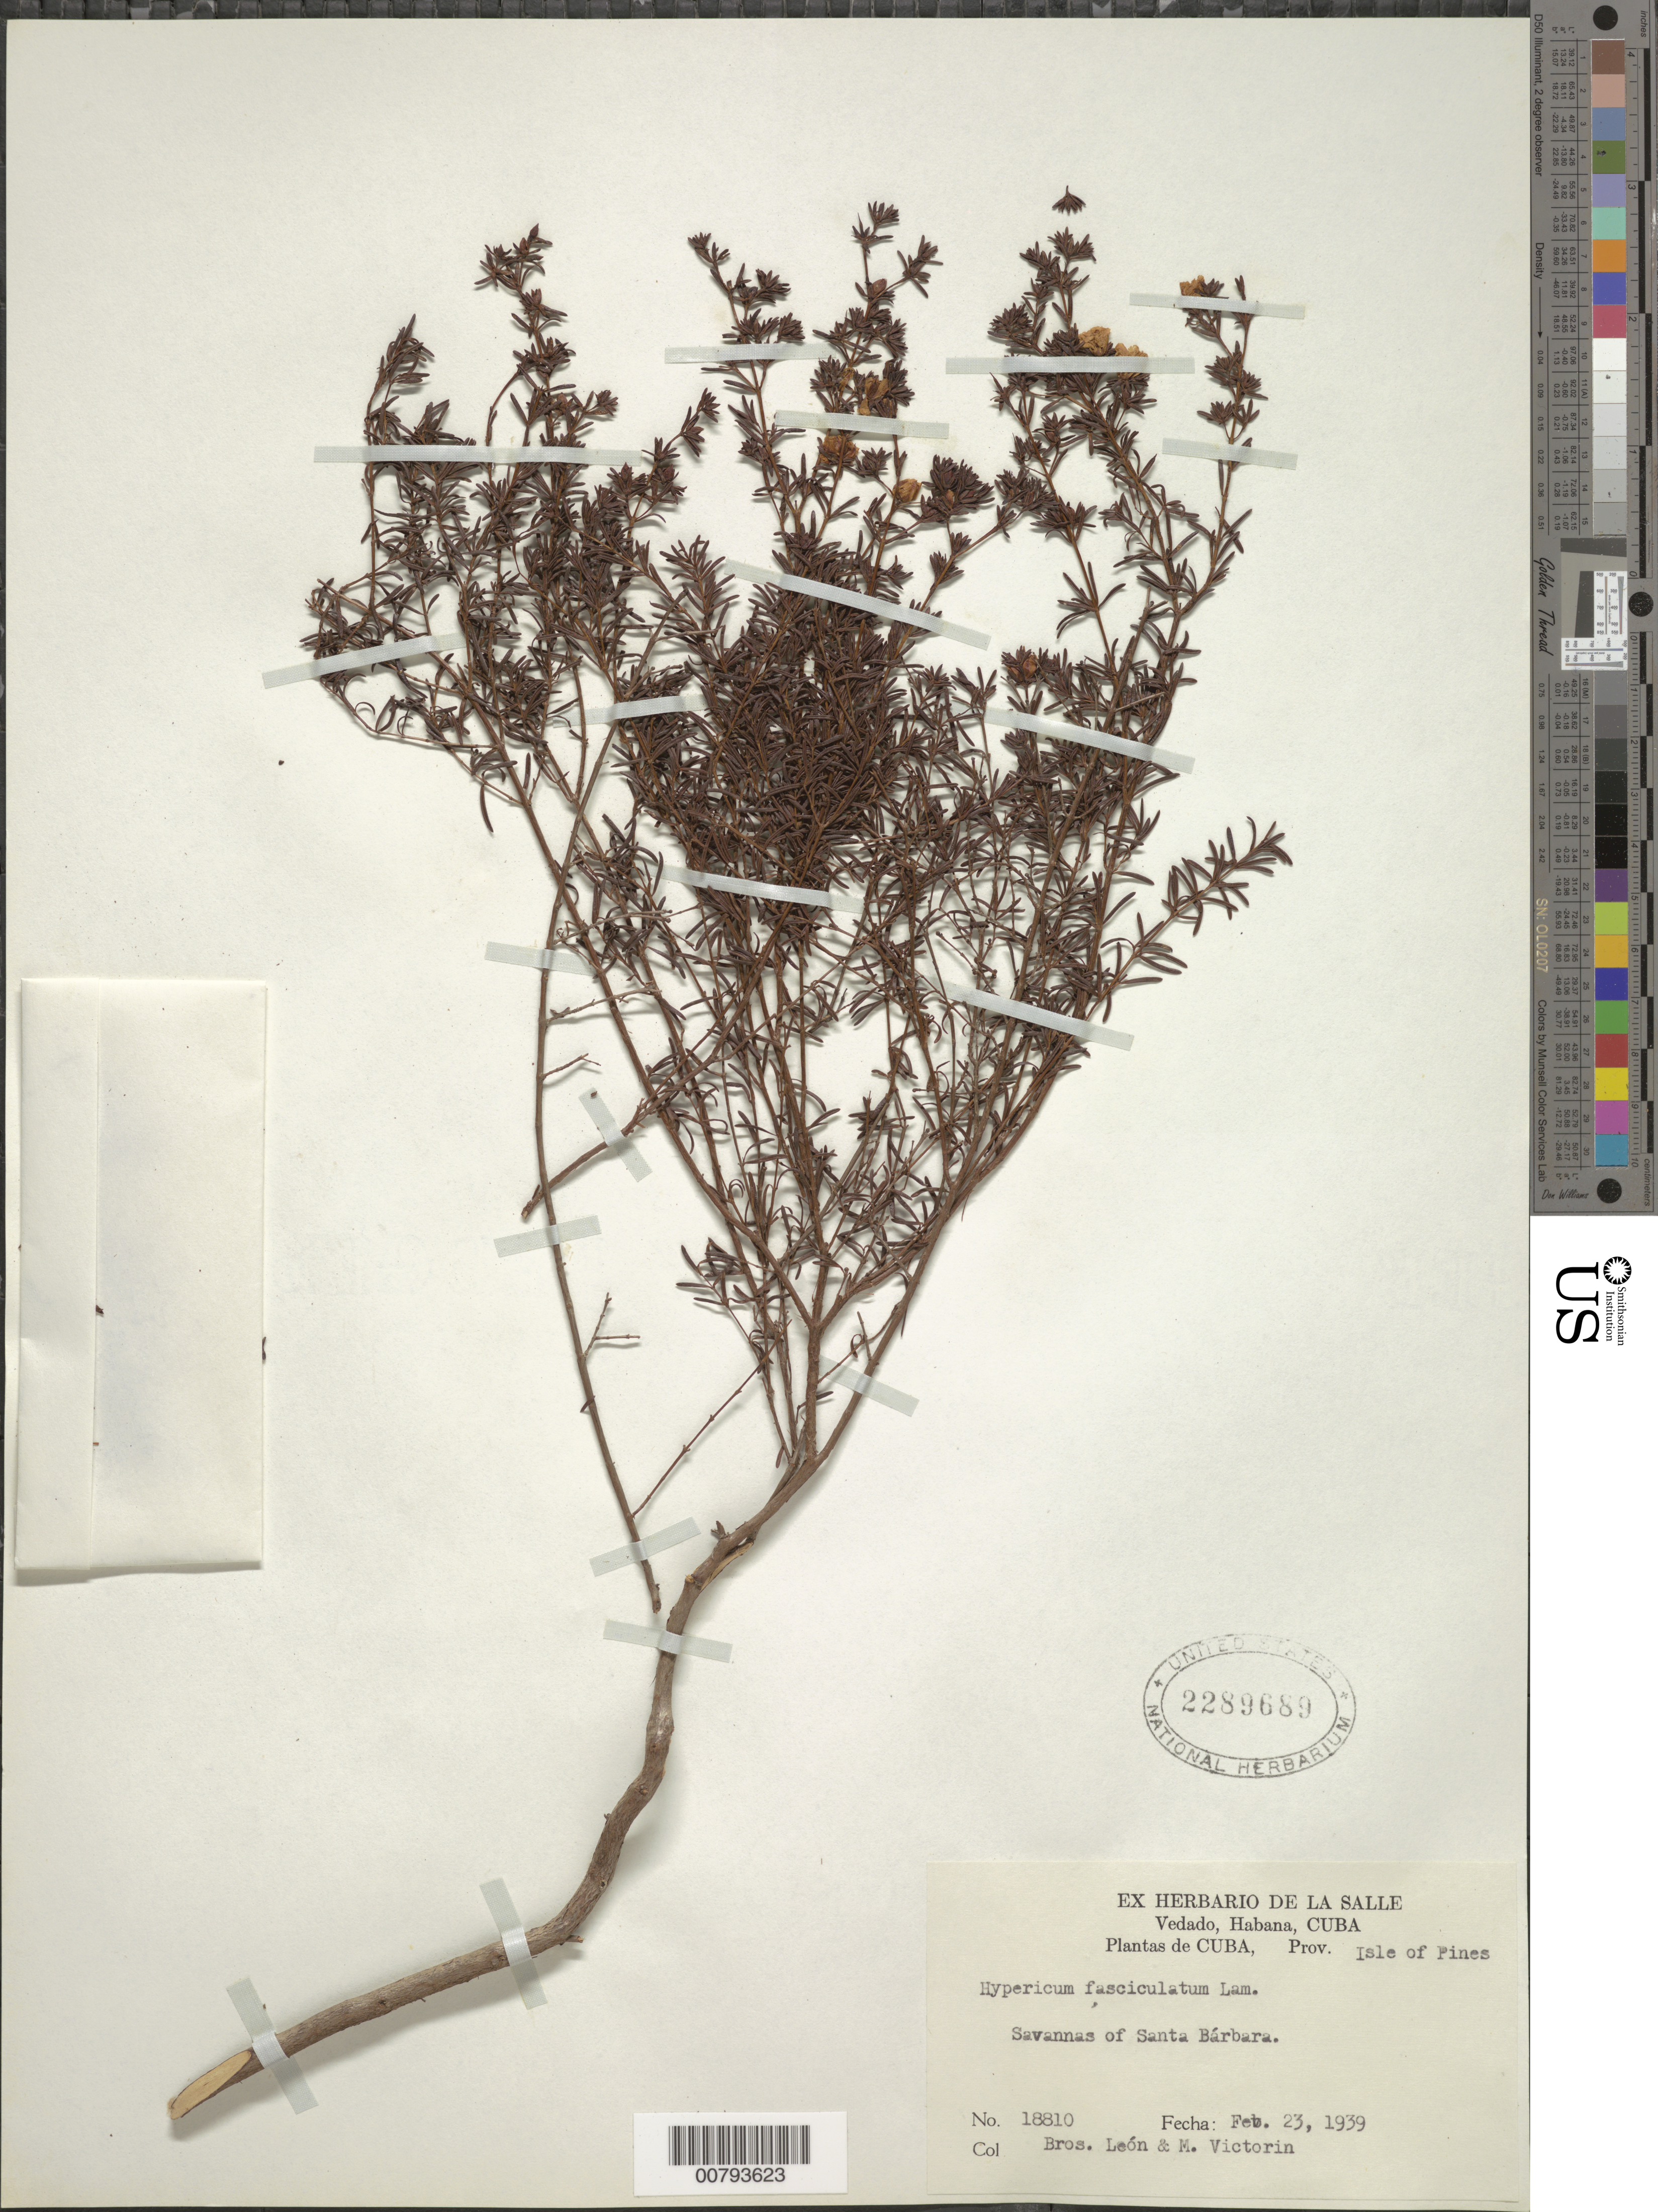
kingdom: Plantae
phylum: Tracheophyta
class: Magnoliopsida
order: Malpighiales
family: Hypericaceae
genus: Hypericum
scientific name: Hypericum fasciculatum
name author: Lam.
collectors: Bro. León & M. Victorin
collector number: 18810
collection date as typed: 23 Feb 1939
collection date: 1939-02-23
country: Cuba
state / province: Isla de La Juventud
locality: Vedado, Habana. Savanas of Santa Bárbara.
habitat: Savanna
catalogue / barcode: US 2289689